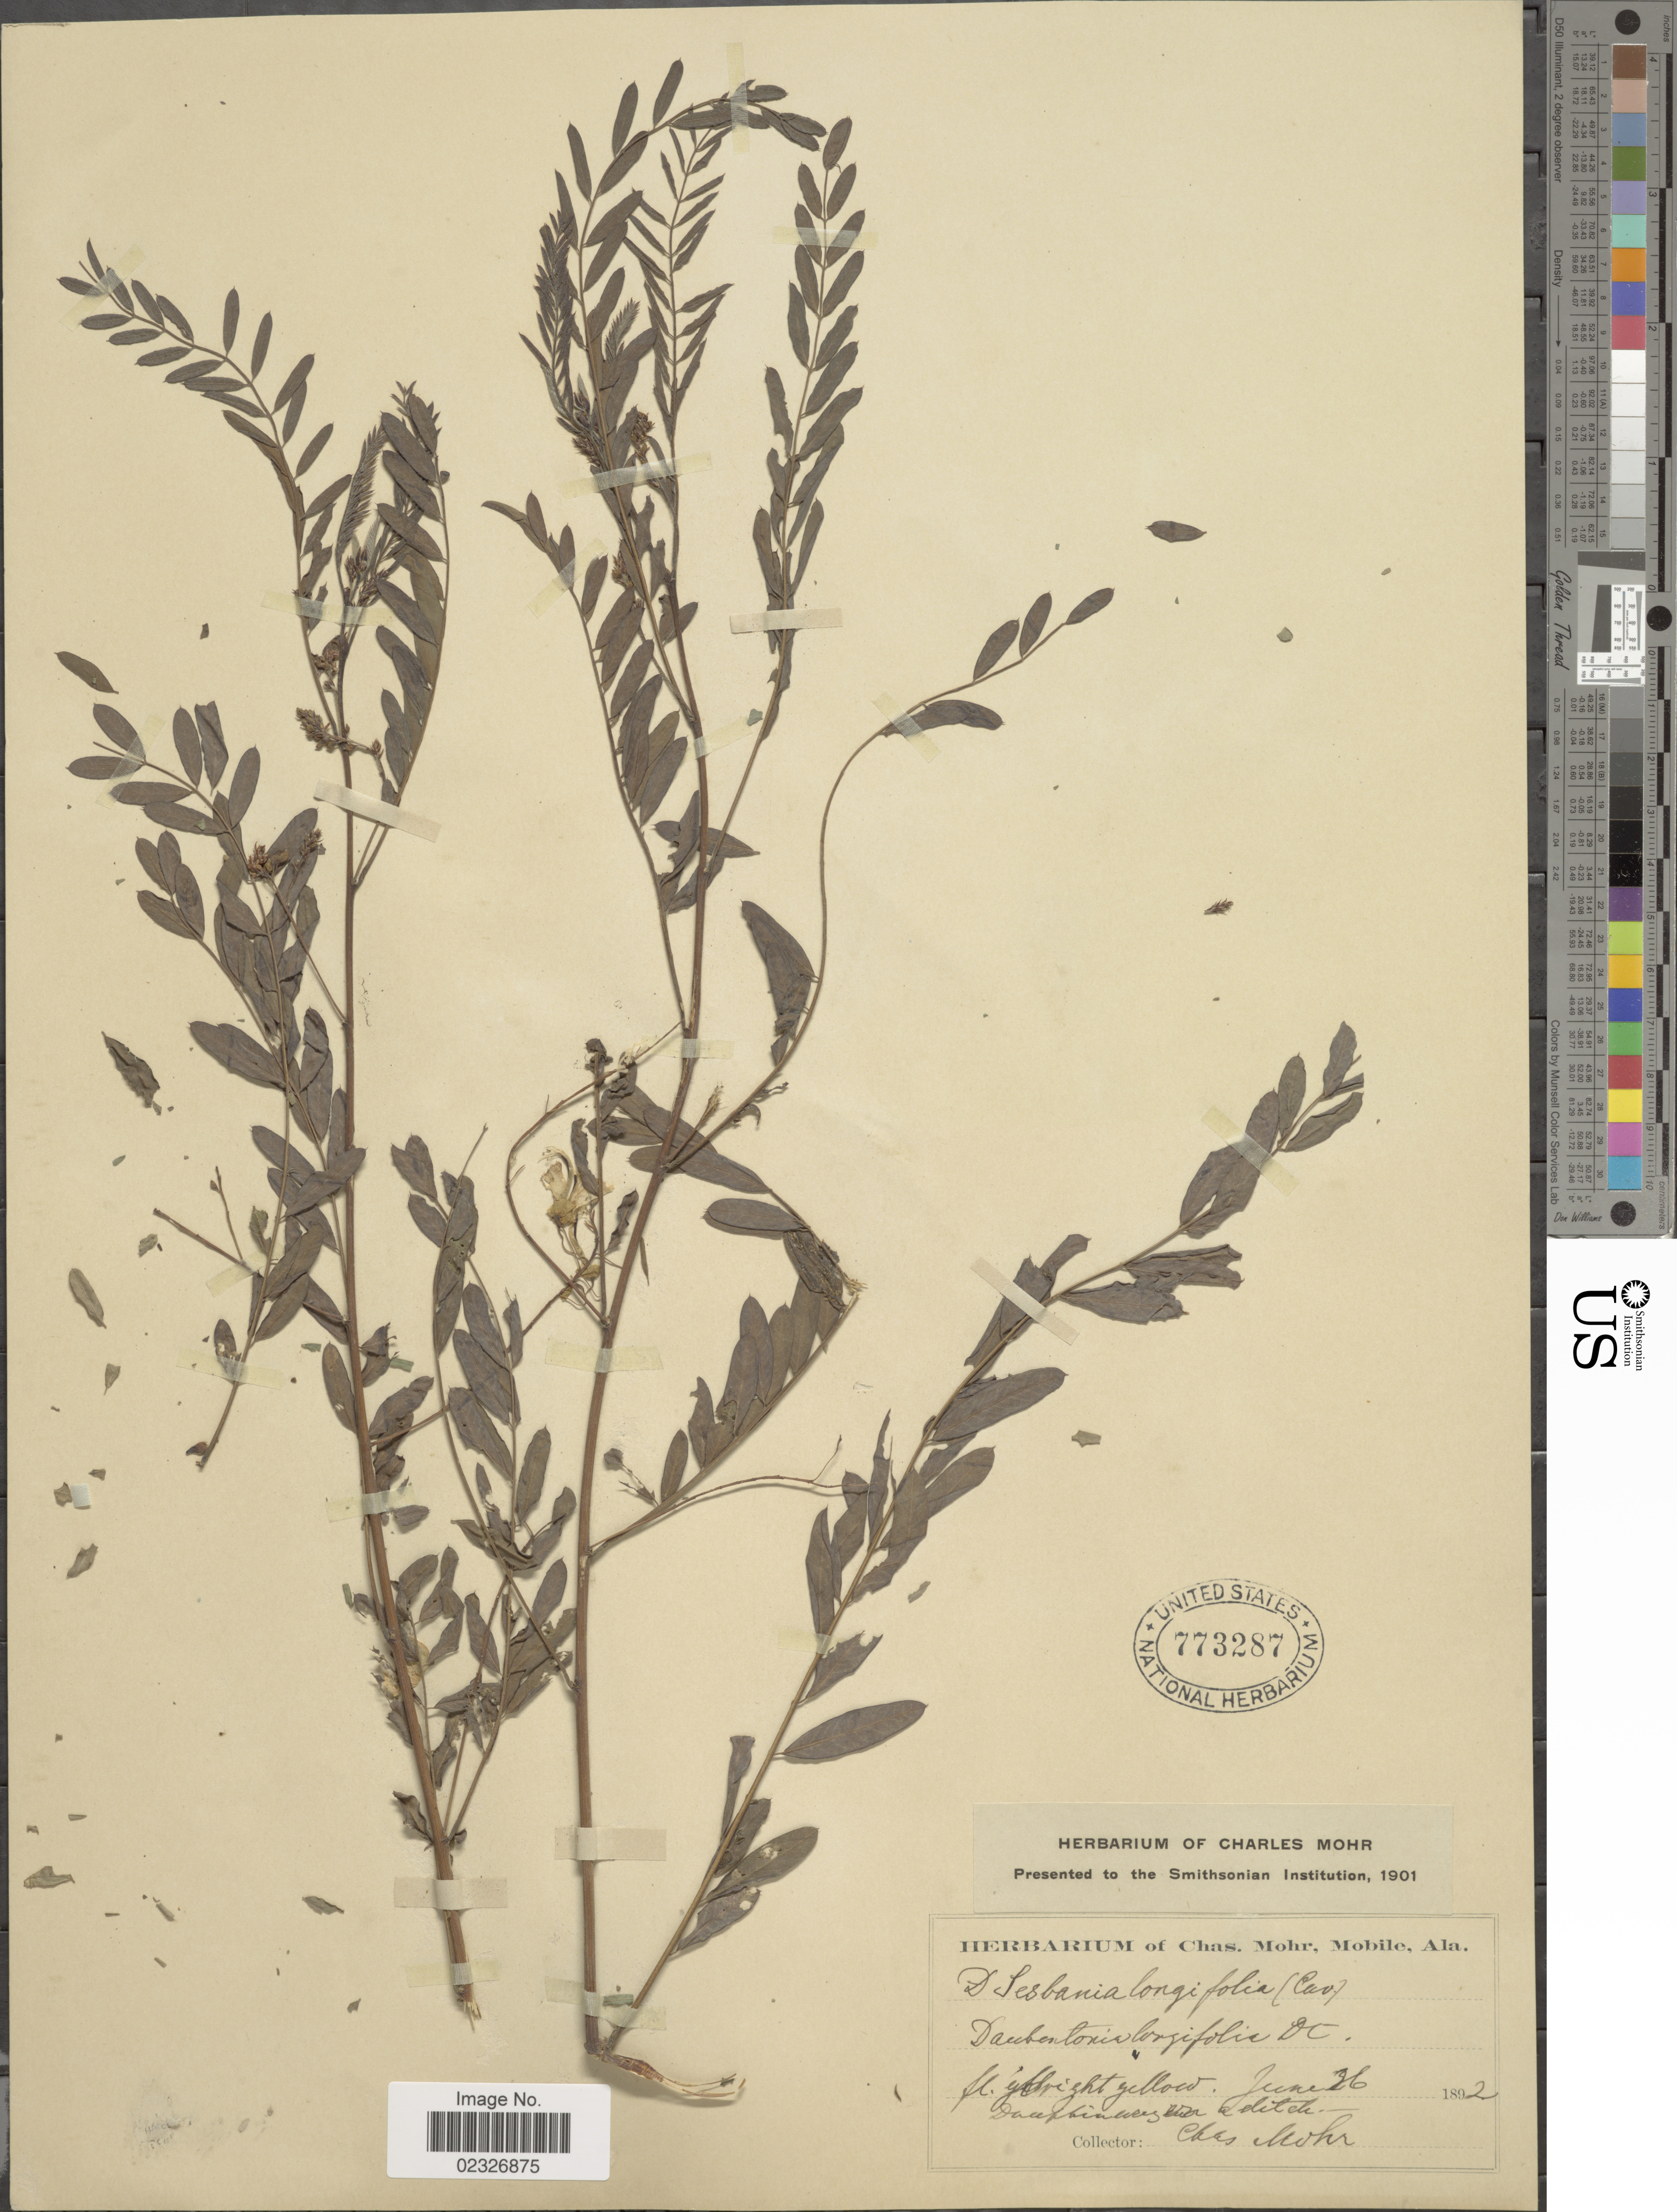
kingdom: Plantae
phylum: Tracheophyta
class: Magnoliopsida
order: Fabales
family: Fabaceae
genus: Sesbania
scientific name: Sesbania drummondii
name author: (Rydb.) Cory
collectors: C. Mohr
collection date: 1892-06-26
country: United States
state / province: Alabama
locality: Dauphin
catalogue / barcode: US 773287